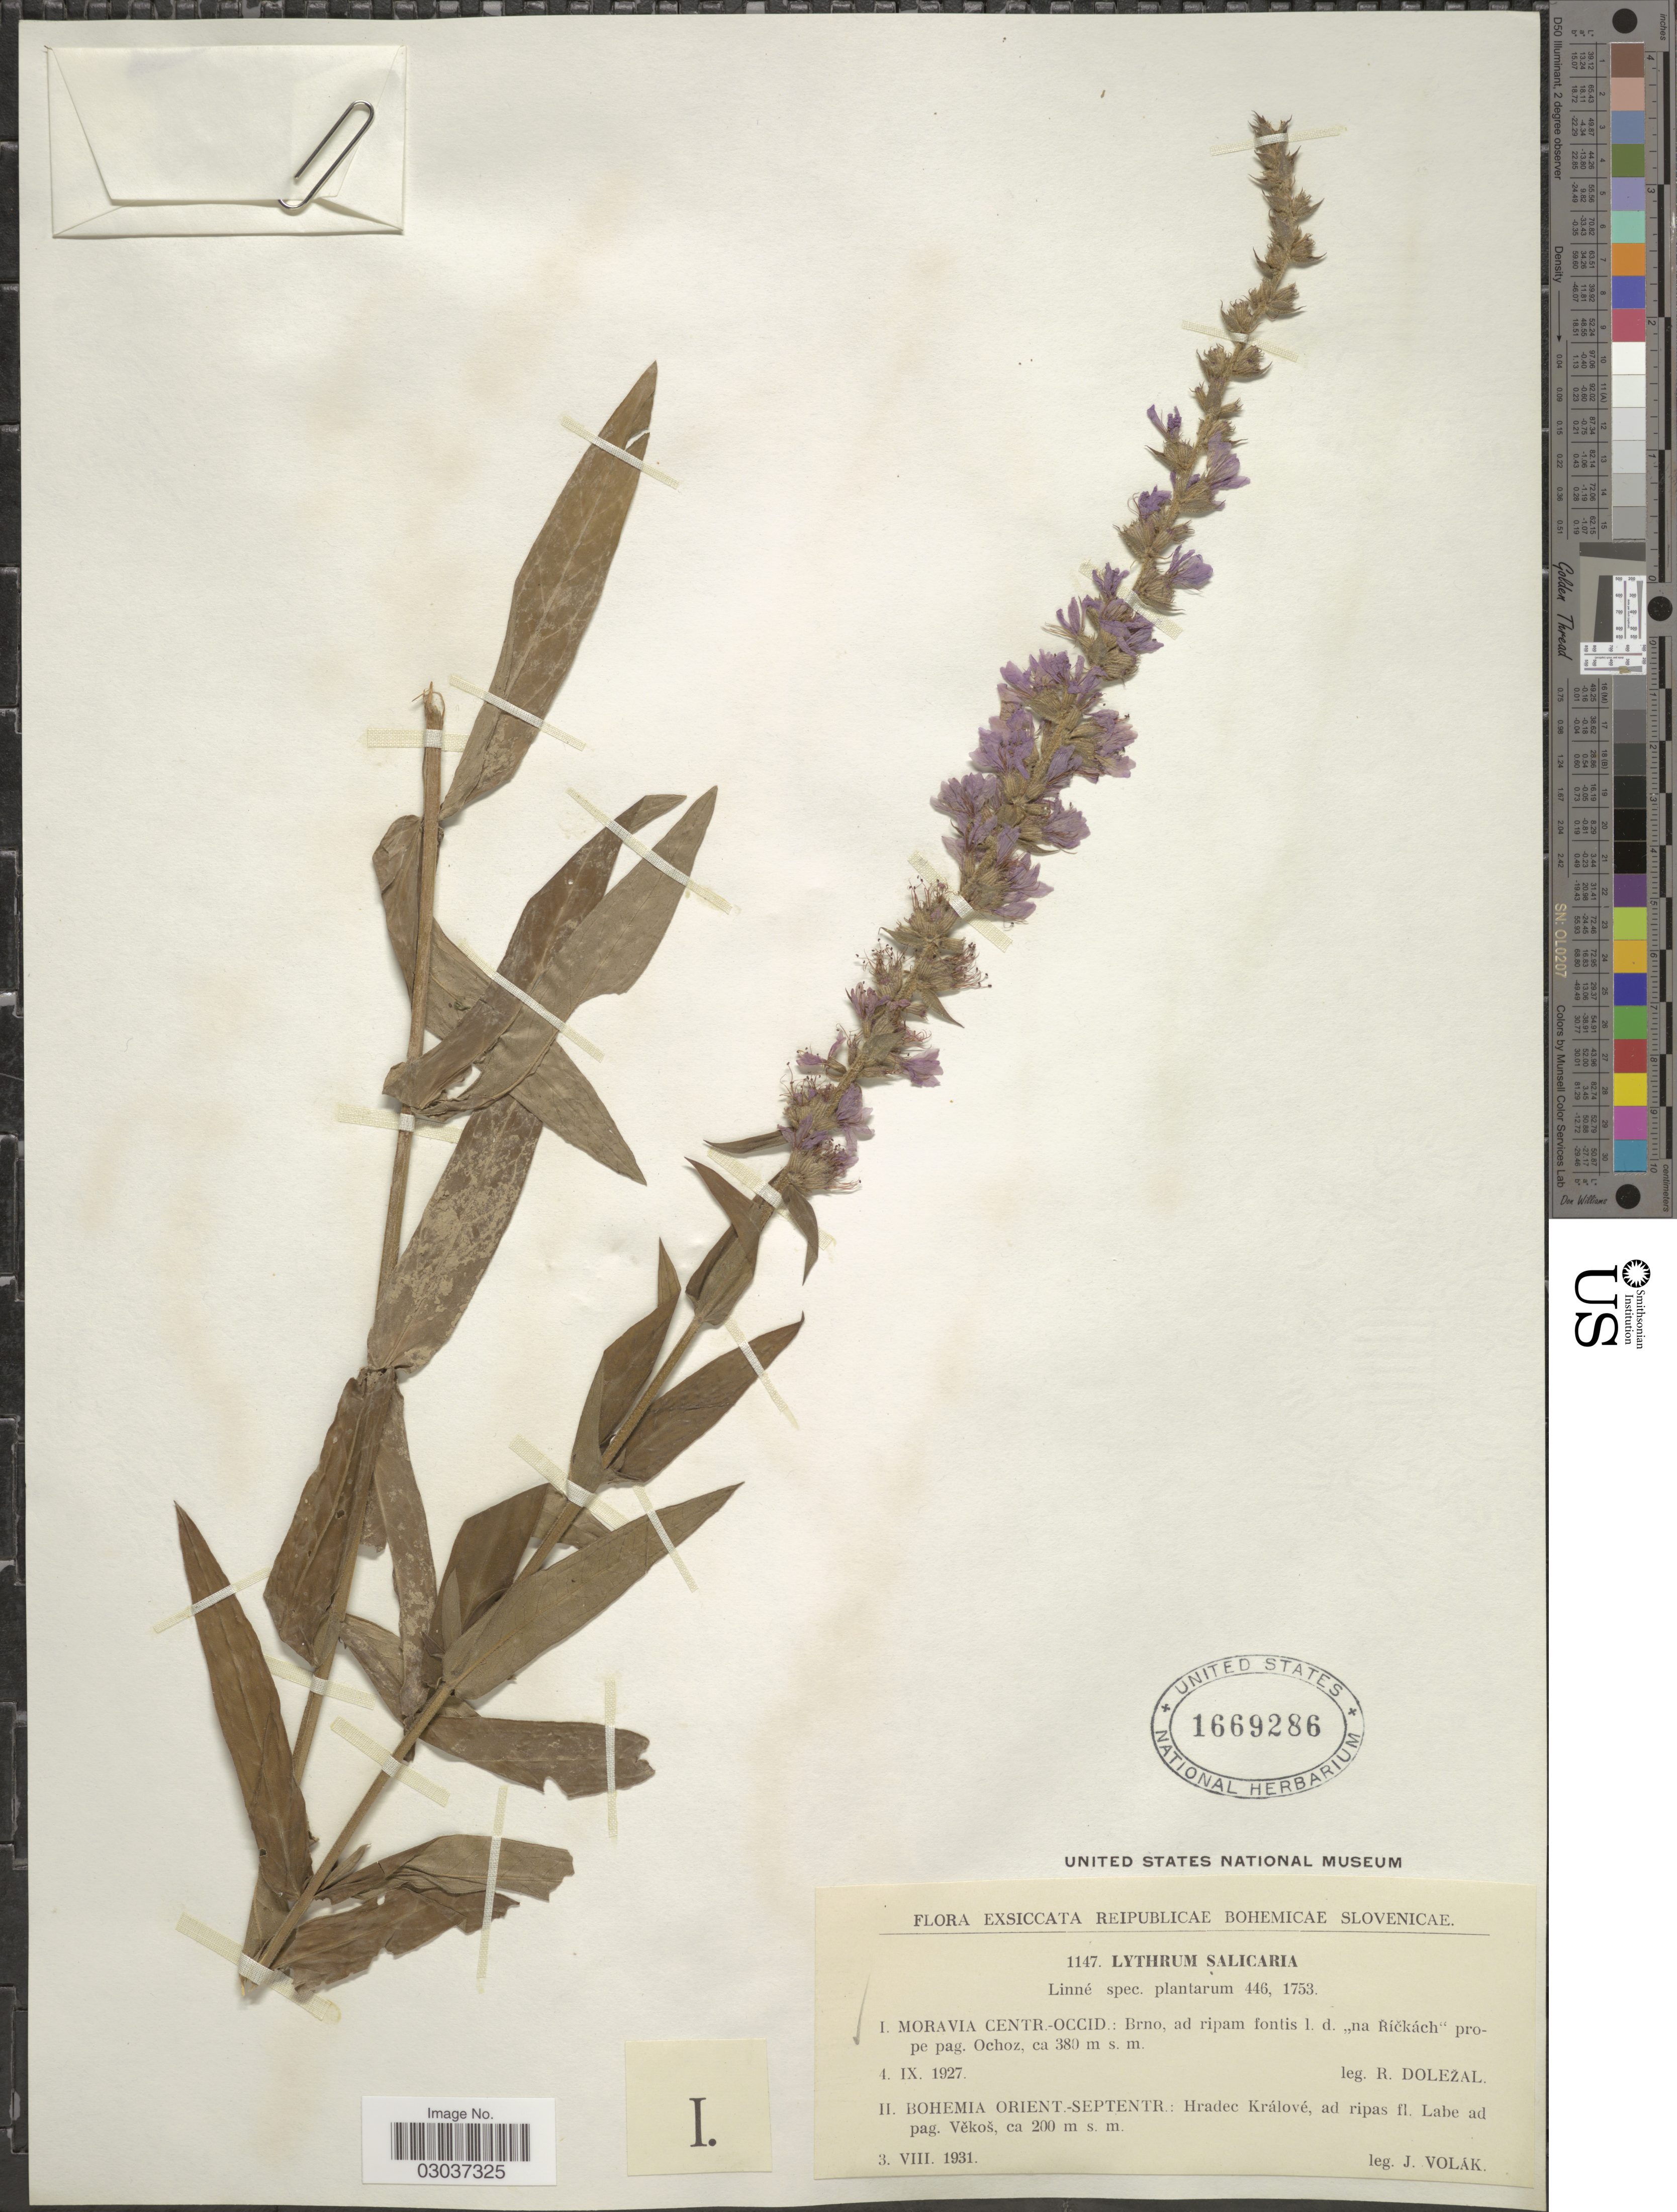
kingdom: Plantae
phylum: Tracheophyta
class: Magnoliopsida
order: Myrtales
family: Lythraceae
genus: Lythrum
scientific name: Lythrum salicaria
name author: L.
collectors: J. Volak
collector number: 1147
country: Slovenia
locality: Reipublicae Bohemicae Slovenicae. Moravia Centr.-Occid.: Brno, ad ripam fontis l. d. "na Rickách" prope pag. Ochoz.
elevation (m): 380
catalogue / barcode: US 1669286